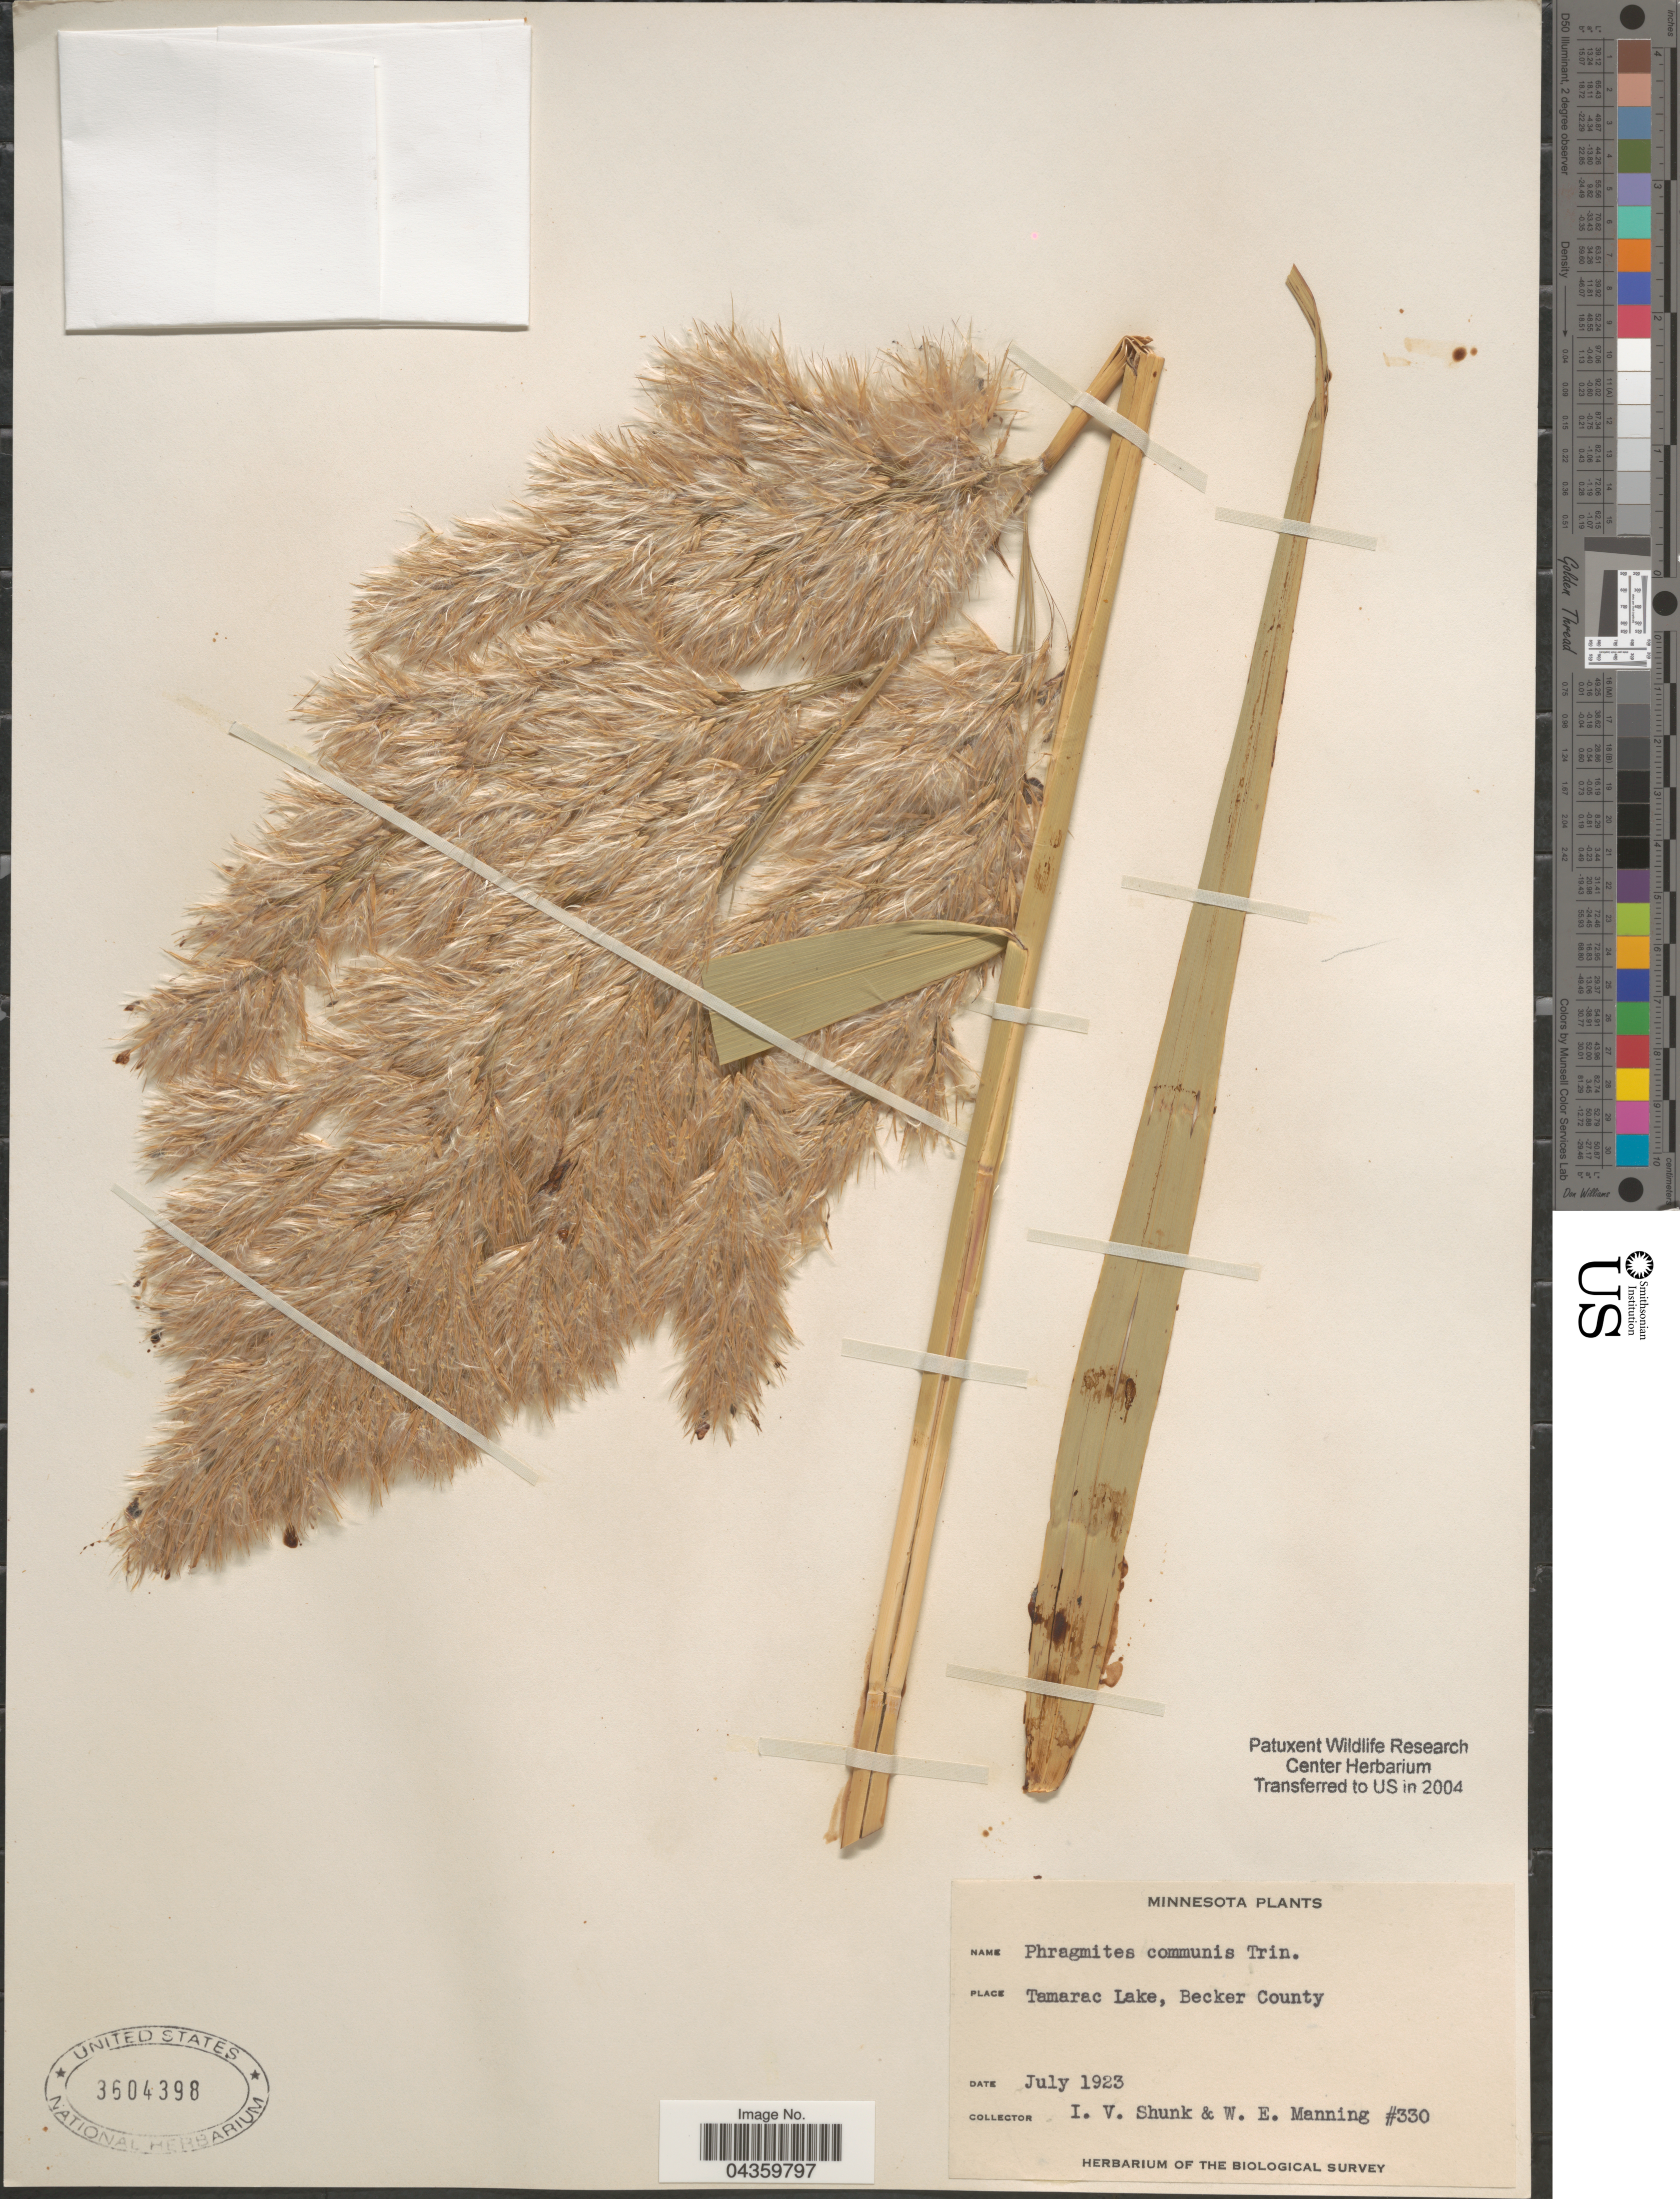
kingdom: Plantae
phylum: Tracheophyta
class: Liliopsida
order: Poales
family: Poaceae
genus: Phragmites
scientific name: Phragmites australis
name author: (Cav.) Trin. ex Steud.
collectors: I. Shunk & W. Manning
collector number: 330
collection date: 1923-07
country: United States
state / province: Minnesota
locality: Tamarac Lake, Becker County. Biological Survey.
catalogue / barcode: US 3604398